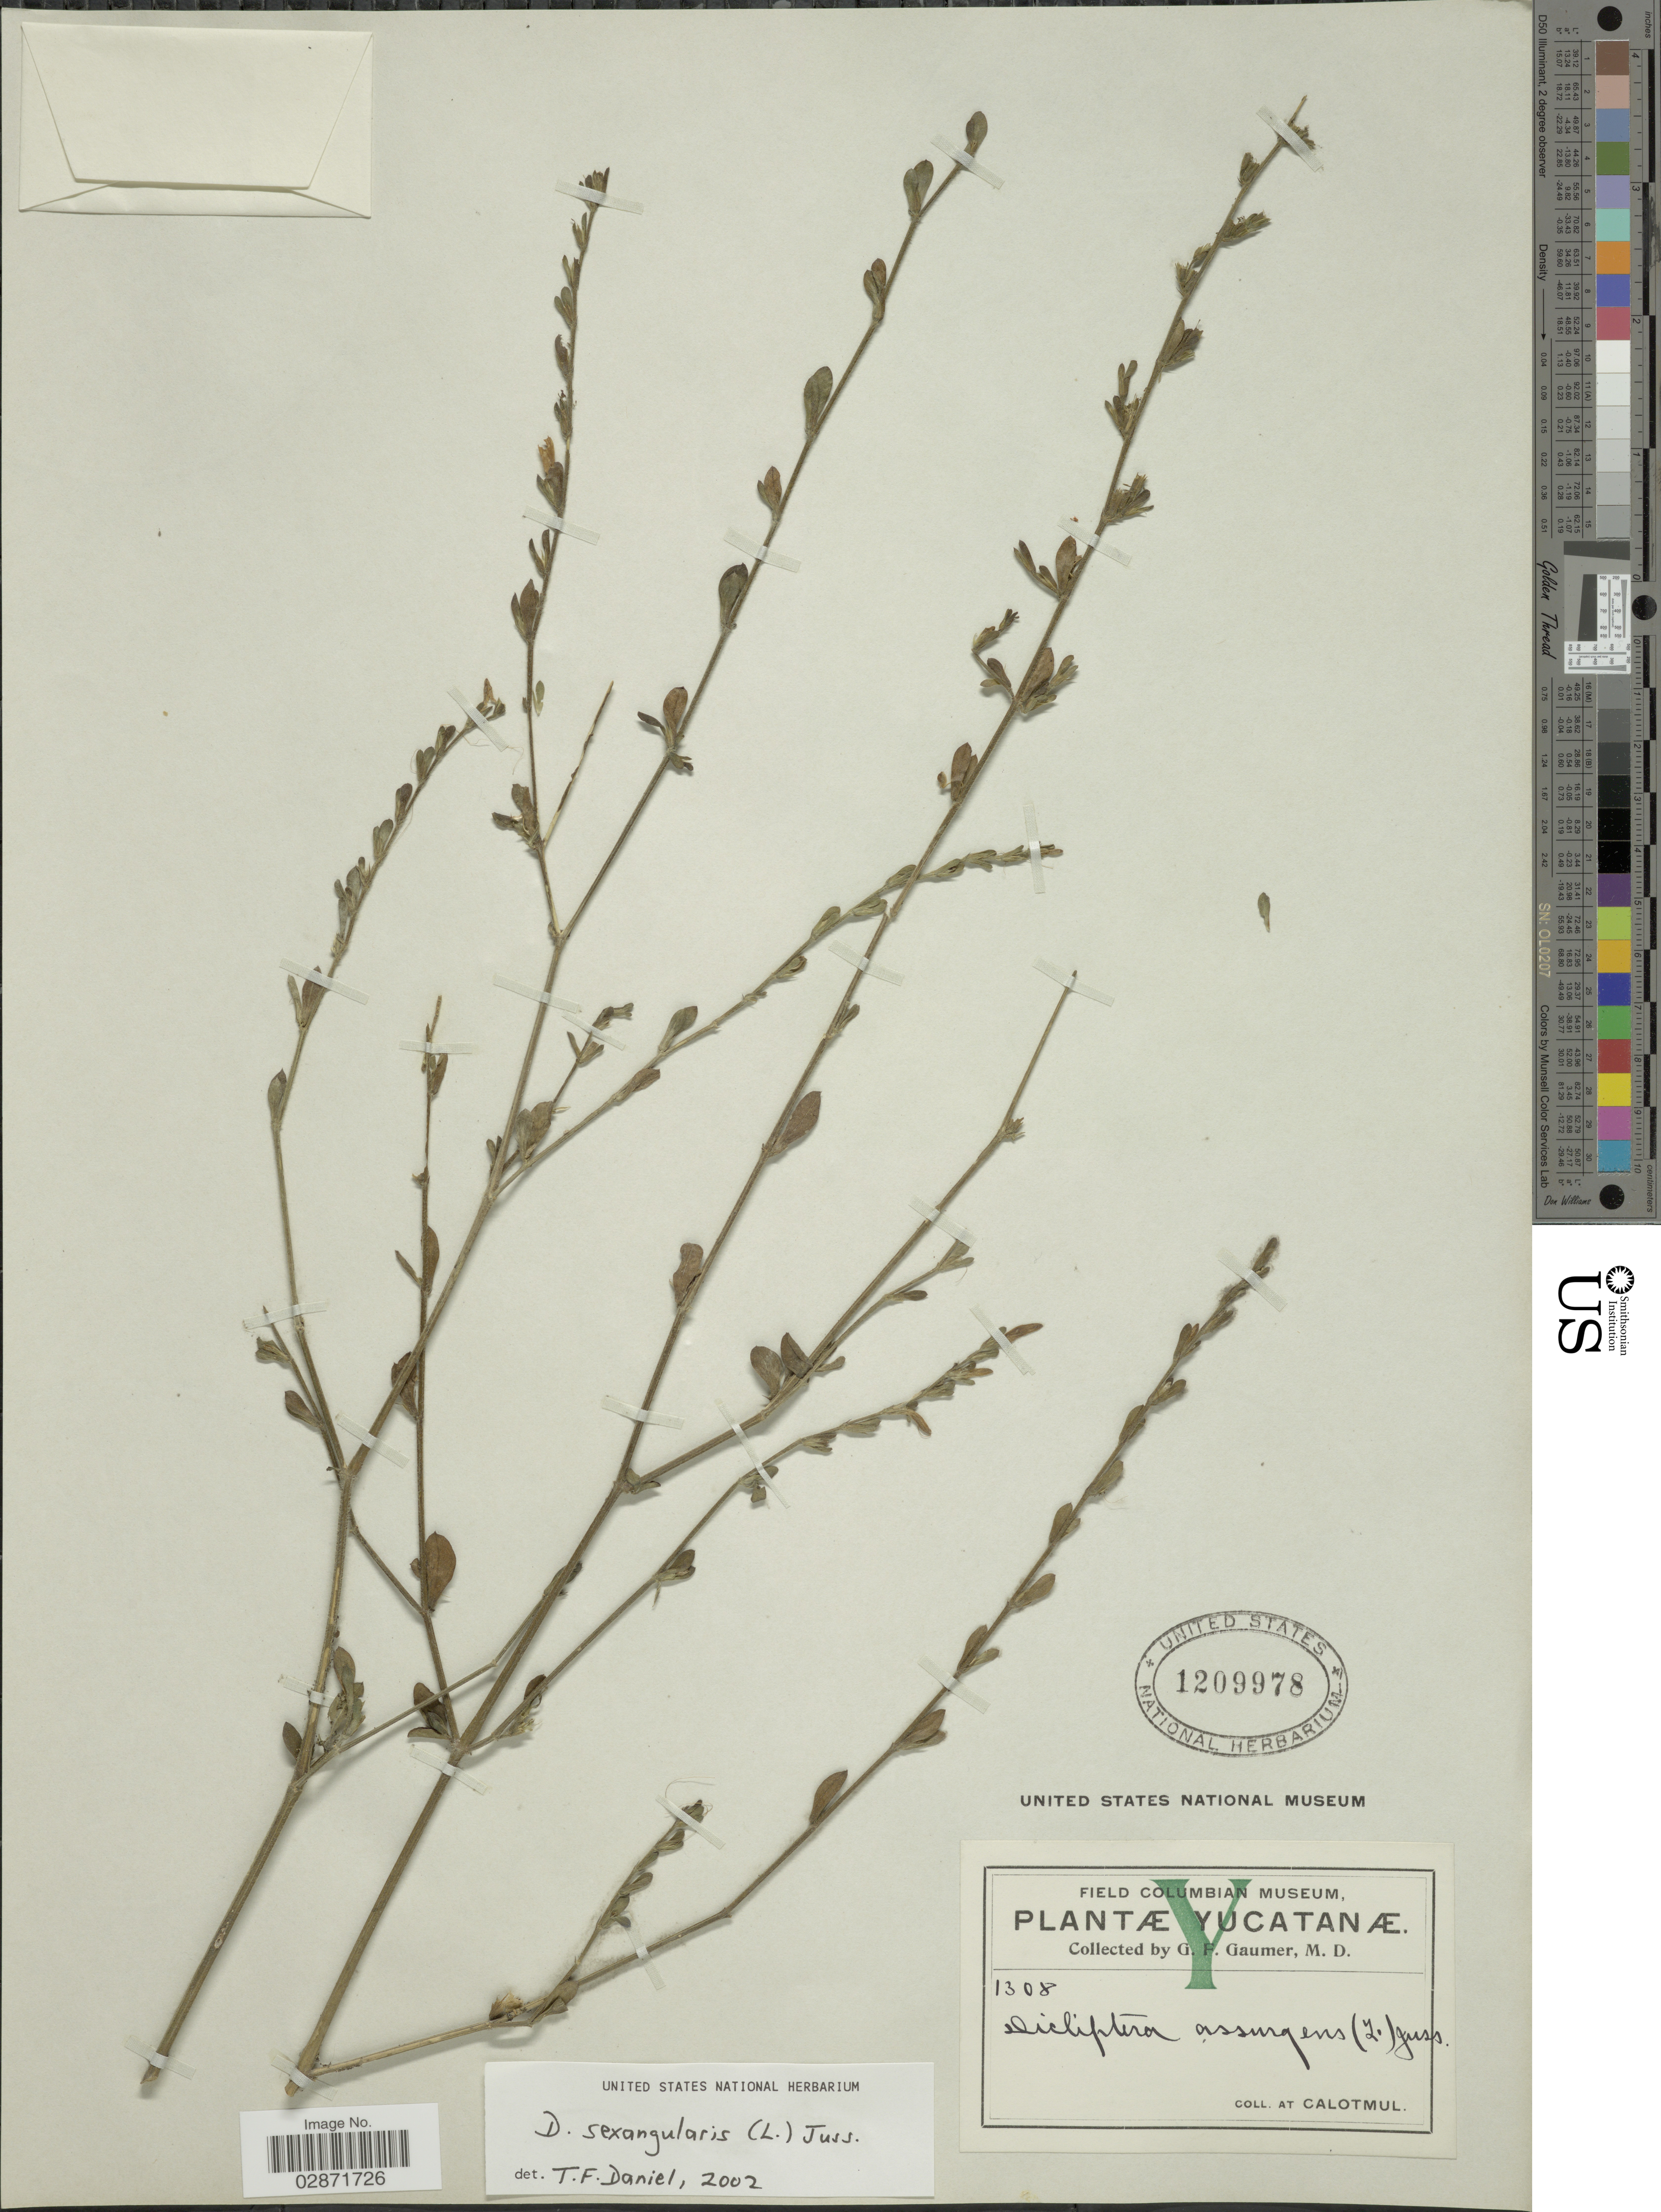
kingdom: Plantae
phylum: Tracheophyta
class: Magnoliopsida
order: Lamiales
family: Acanthaceae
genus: Dicliptera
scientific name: Dicliptera sexangularis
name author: (L.) Juss.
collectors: G. F. Gaumer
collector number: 1308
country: Mexico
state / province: Yucatán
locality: Yucatanae, At Calotmul.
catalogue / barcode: US 1209978